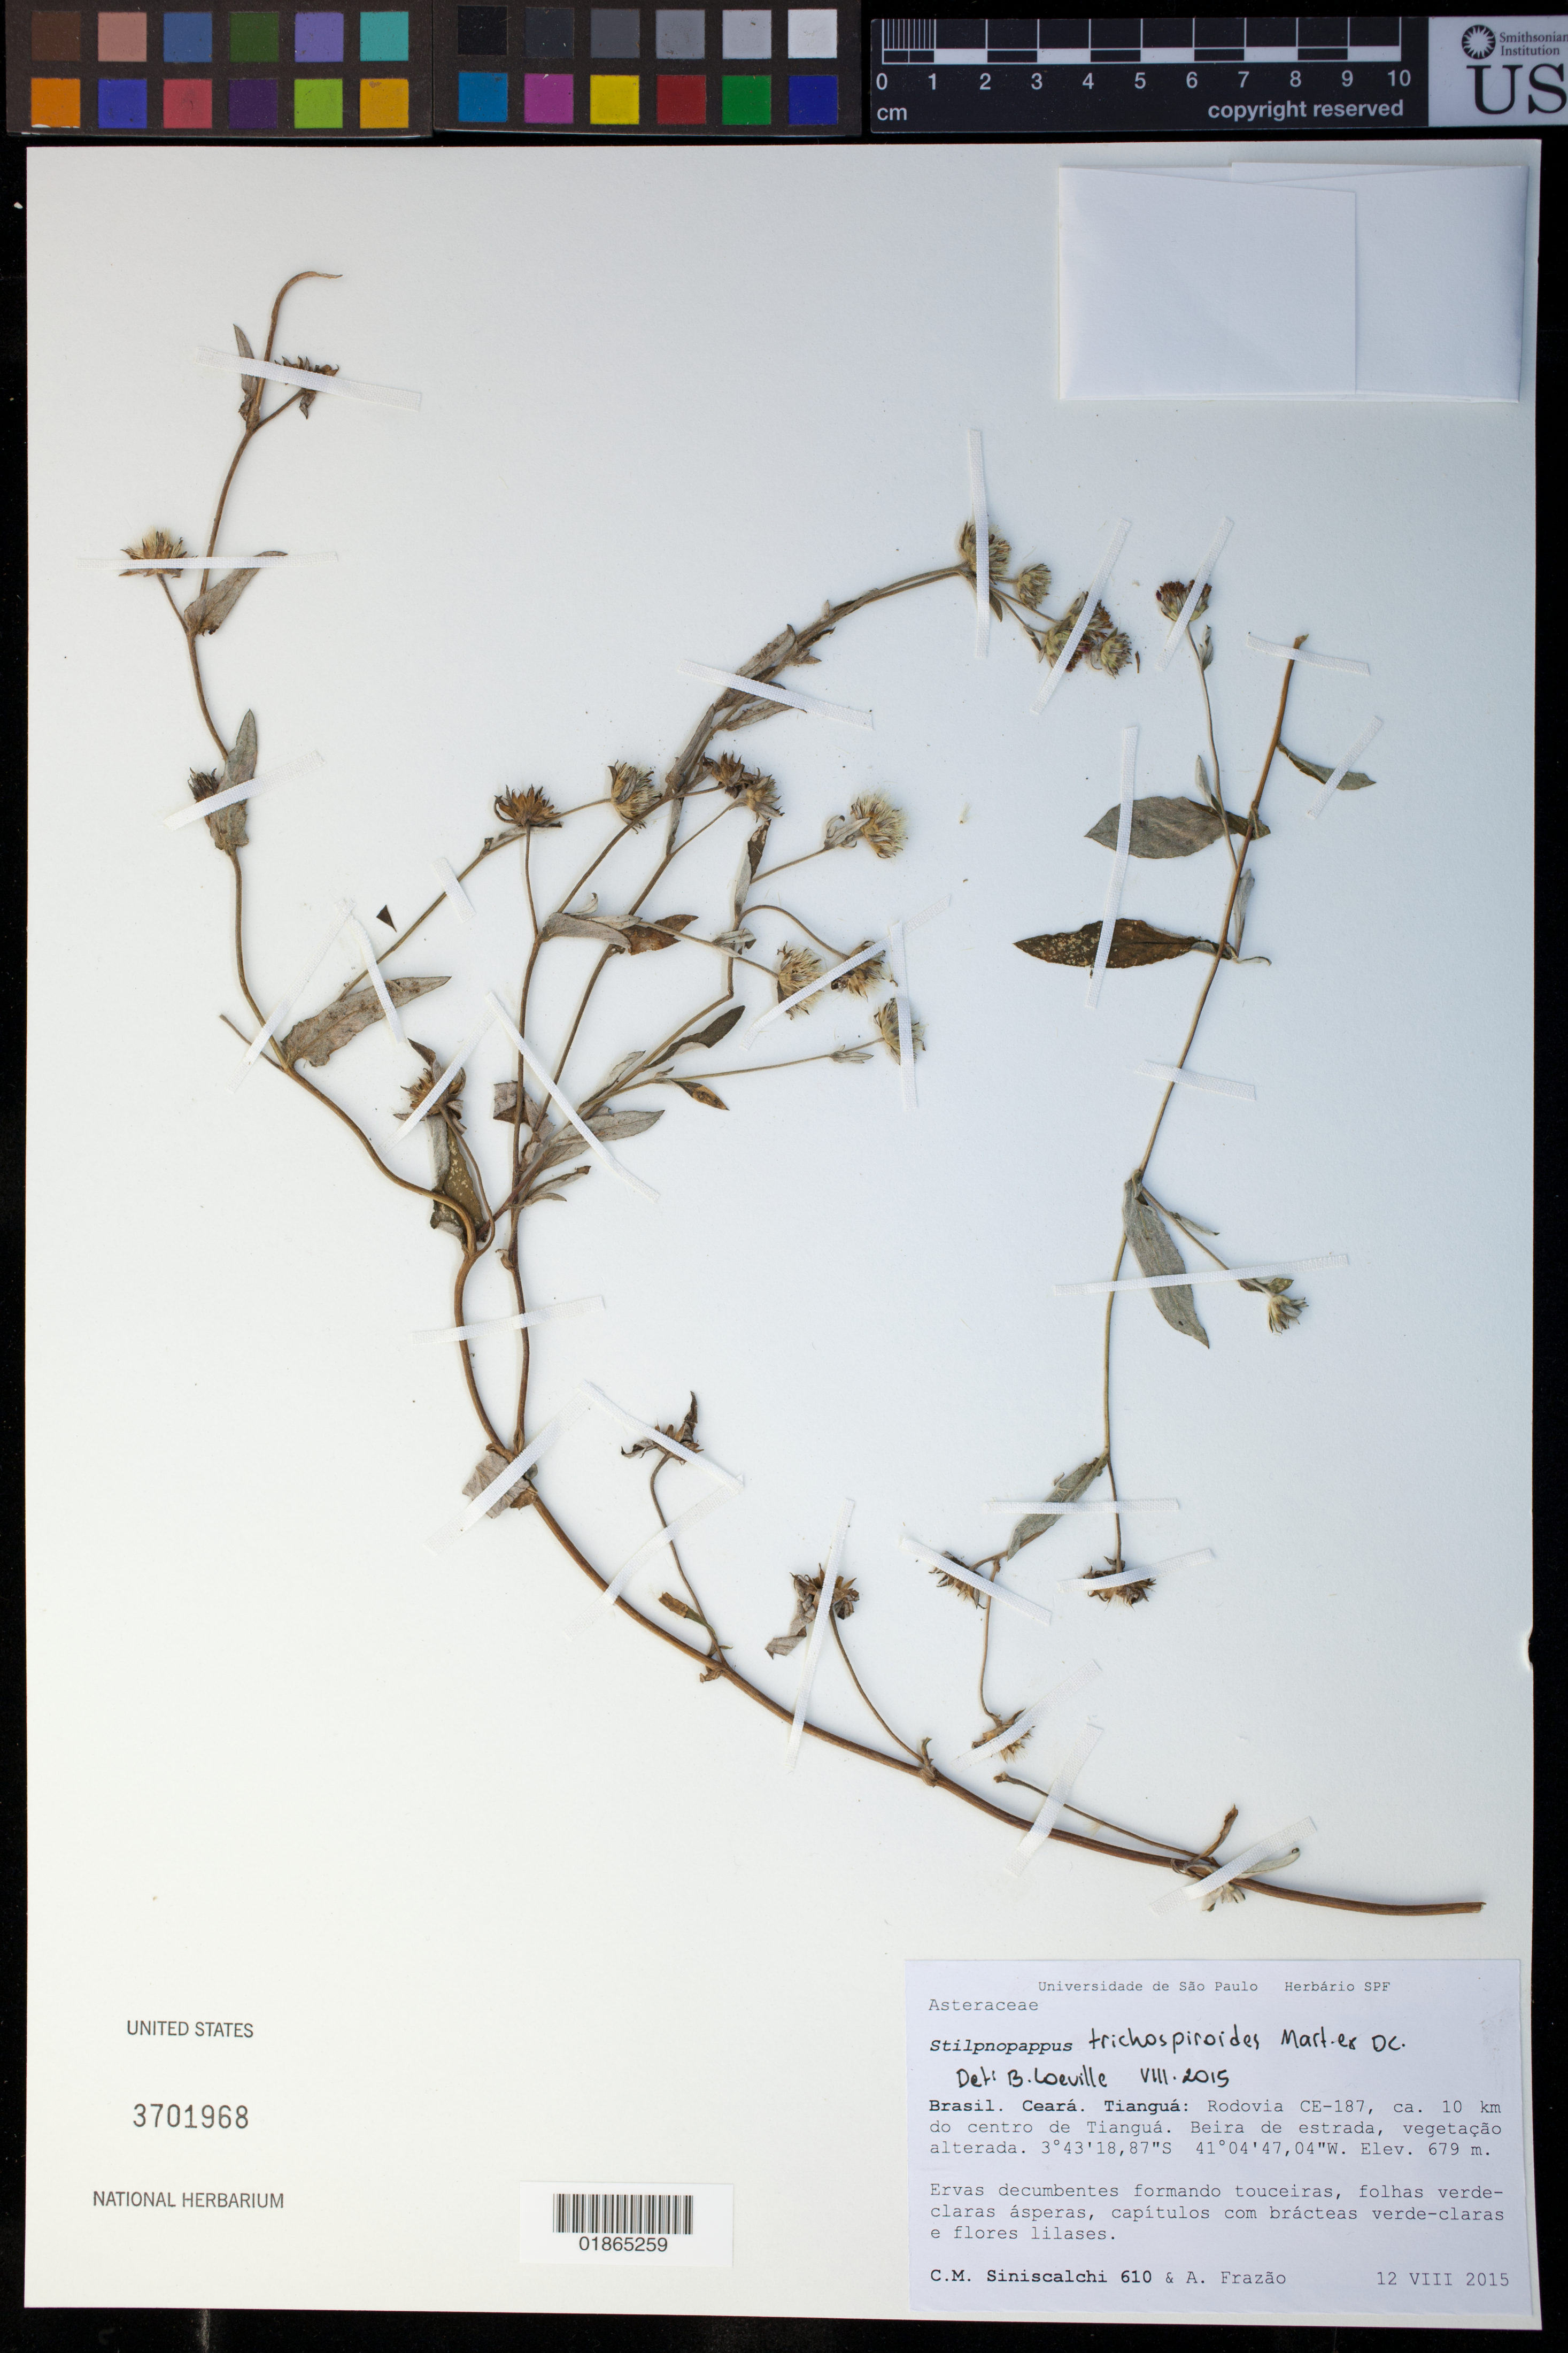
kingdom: Plantae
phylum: Tracheophyta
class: Magnoliopsida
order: Asterales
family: Asteraceae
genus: Stilpnopappus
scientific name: Stilpnopappus trichospiroides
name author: Mart. ex DC.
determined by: Loeuille, B.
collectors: C. Siniscalchi & A. Frazão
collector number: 610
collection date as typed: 12 VIII 2015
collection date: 2015-08-12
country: Brazil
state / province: Ceará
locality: Tiangua: Rodovia CE-187, ca. 10 km do centro de Tiangua.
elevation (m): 679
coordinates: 3 43 18.87 S, 41 04 47.04 W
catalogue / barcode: US 3701968